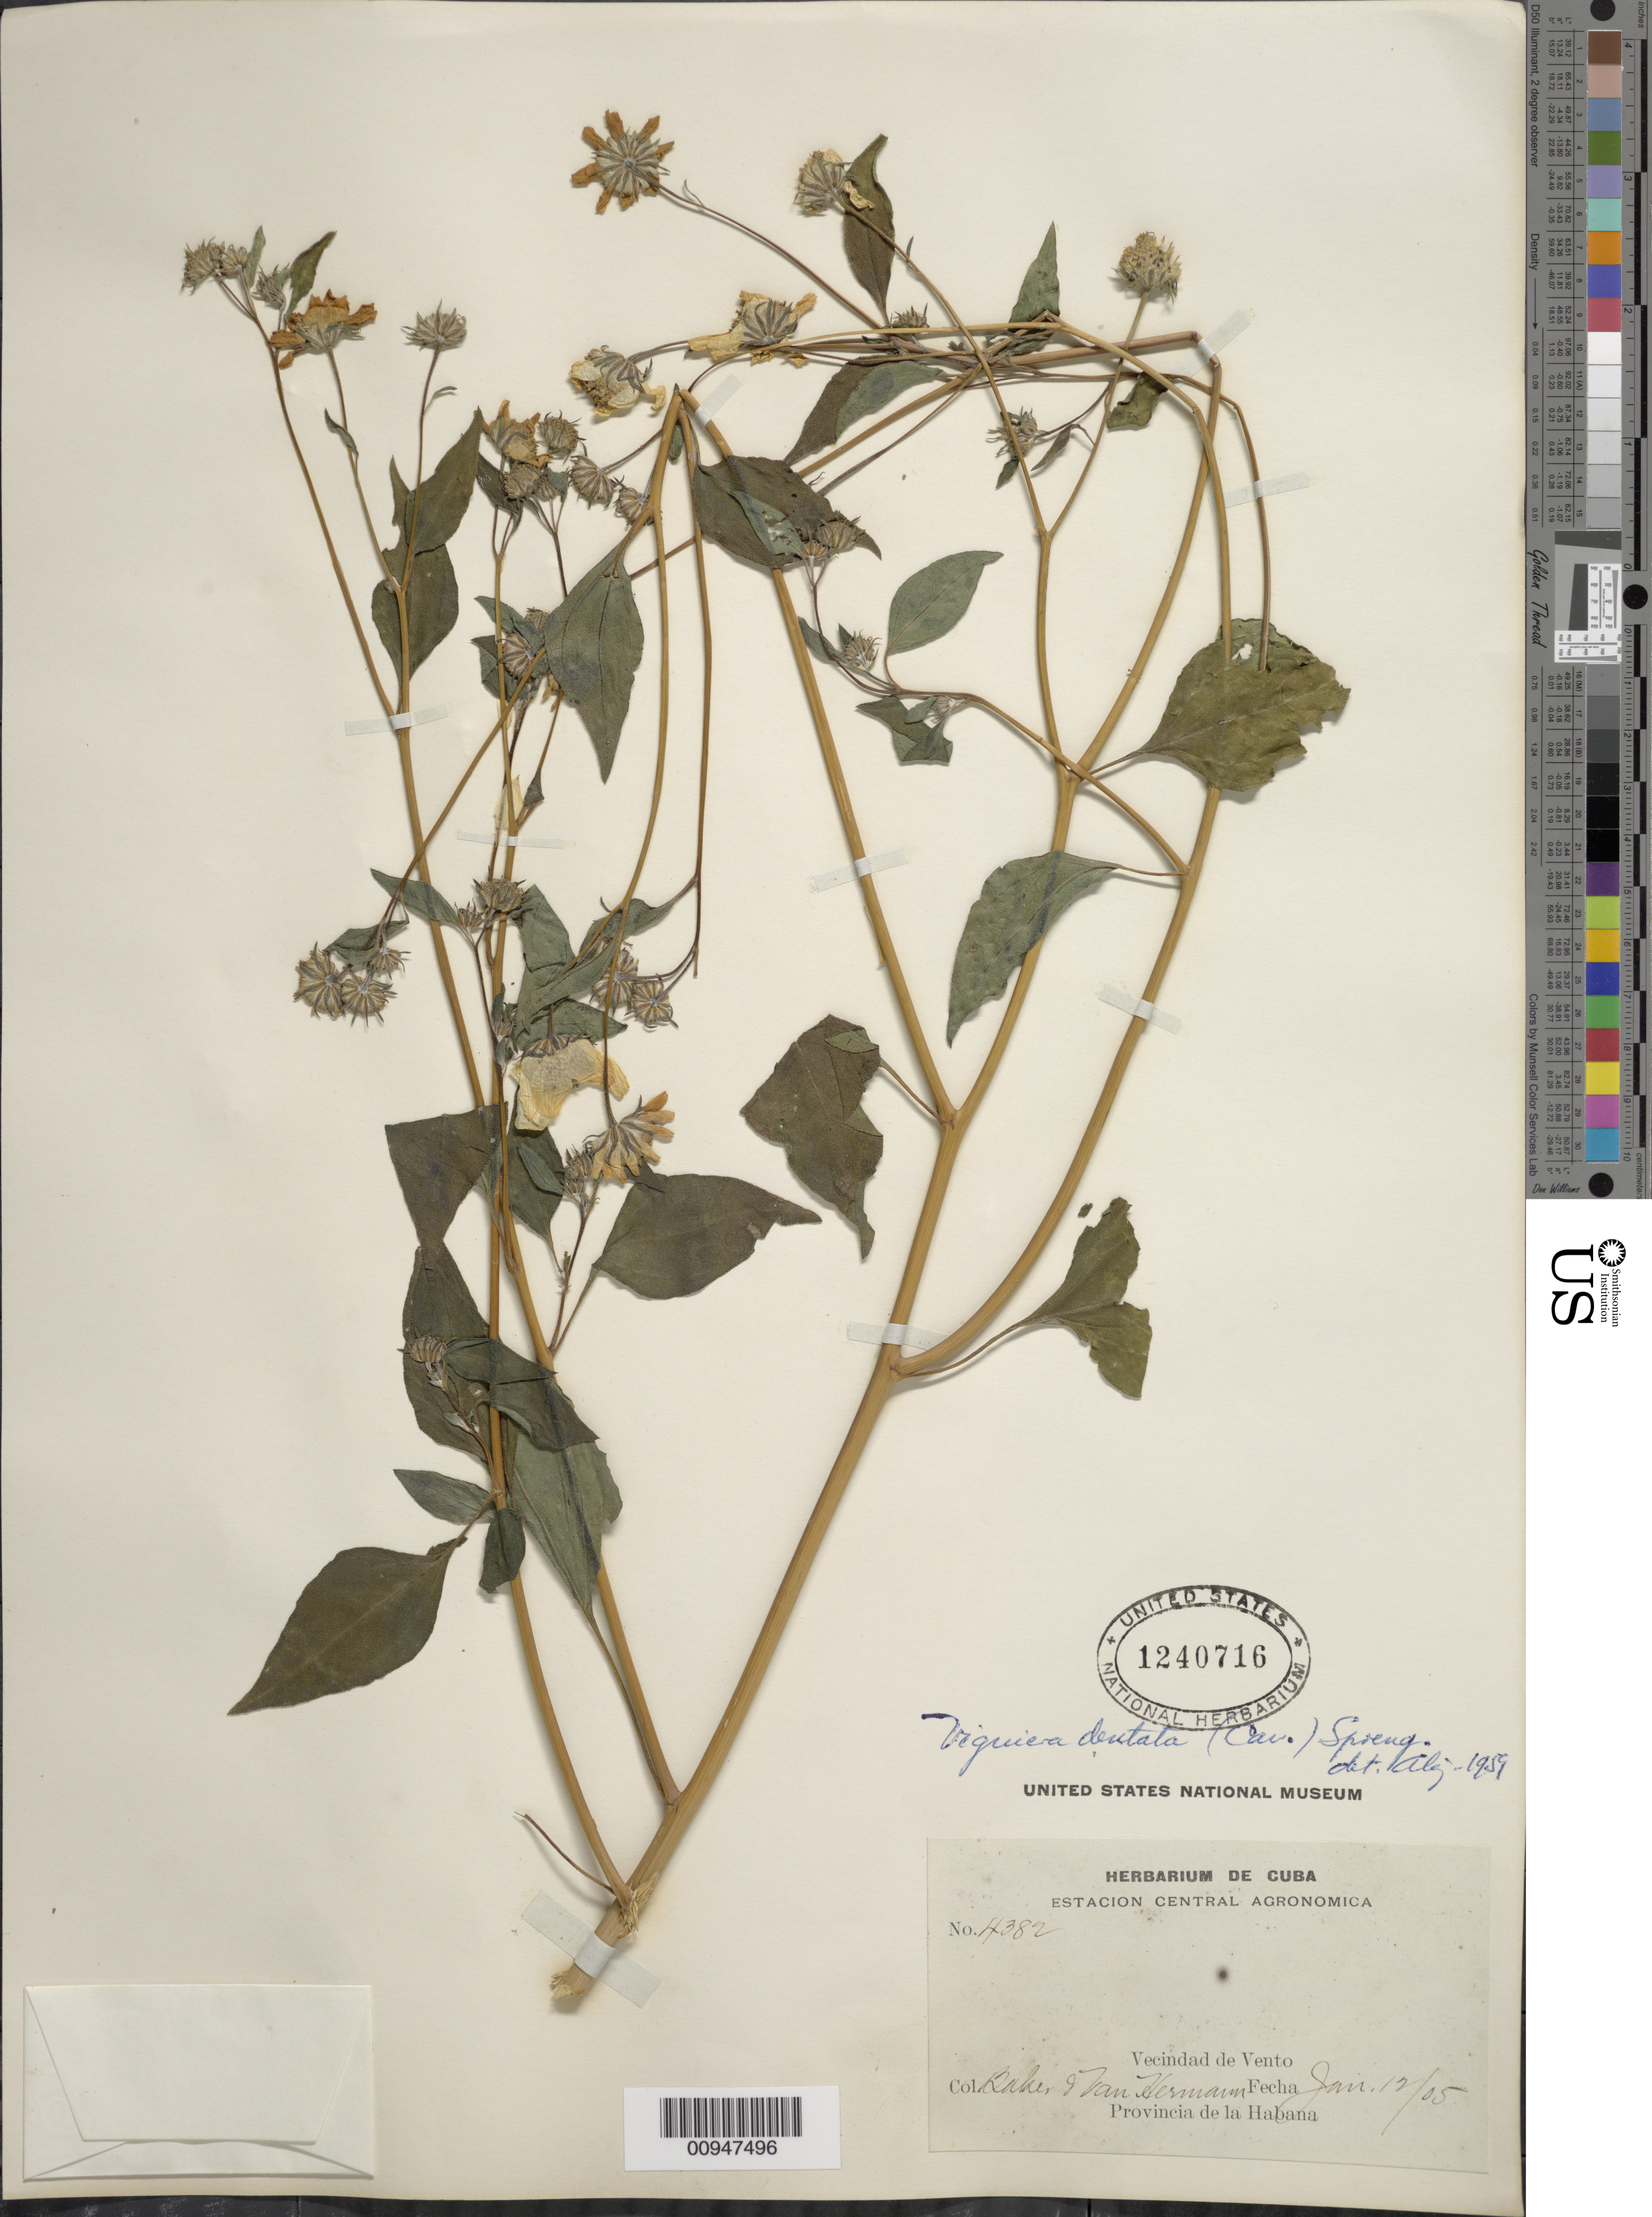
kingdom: Plantae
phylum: Tracheophyta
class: Magnoliopsida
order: Asterales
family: Asteraceae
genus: Viguiera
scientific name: Viguiera dentata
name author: (Cav.) Spreng.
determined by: Liogier, Alain H.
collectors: C. F. Baker & H. A. Van Hermann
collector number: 4382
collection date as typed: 12 Jan 1905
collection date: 1905-01-12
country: Cuba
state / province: La Habana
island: Cuba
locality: Vecinidad de Vento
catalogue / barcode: US 1240716